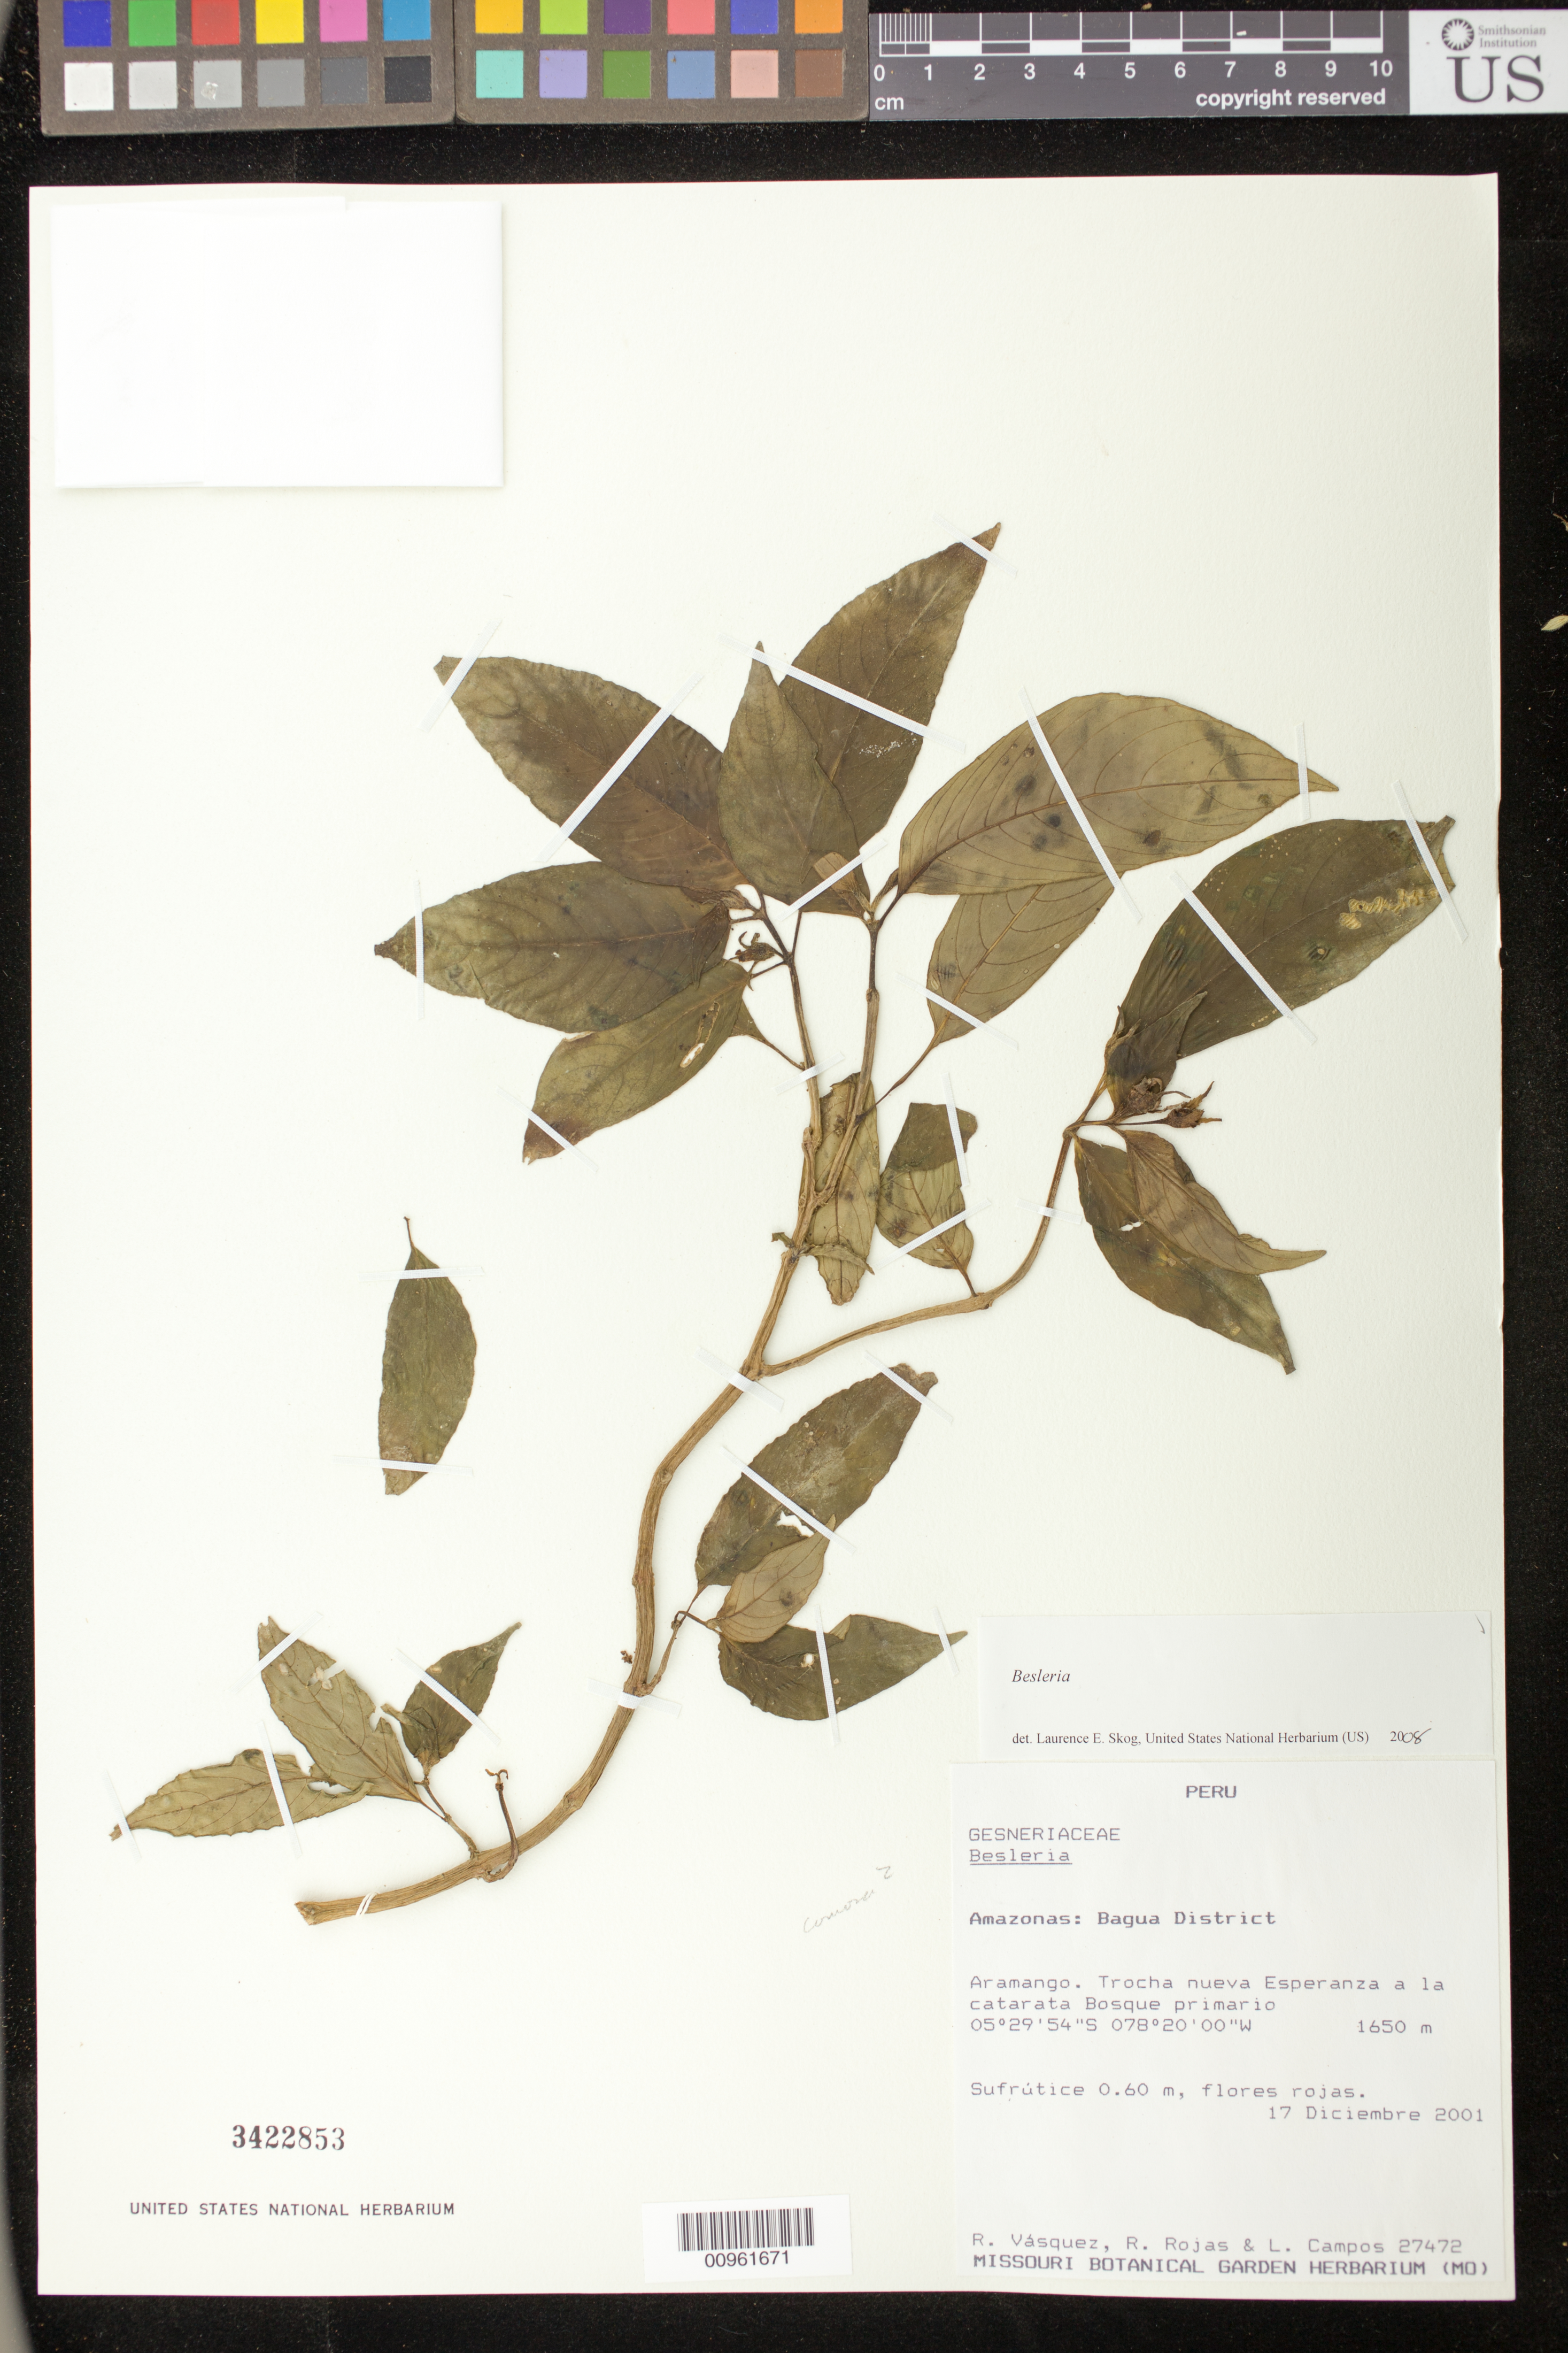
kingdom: Plantae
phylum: Tracheophyta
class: Magnoliopsida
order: Lamiales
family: Gesneriaceae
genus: Besleria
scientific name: Besleria sp.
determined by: Skog, Laurence E.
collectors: R. Vásquez, R. Rojas & L. Campos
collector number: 27472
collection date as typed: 17 Dec 2001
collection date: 2001-12-17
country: Peru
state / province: Amazonas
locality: Amazonas: Bagua District. Aramango, trocha nueva Esperanza a la Catarata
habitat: Bosque primario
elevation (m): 1650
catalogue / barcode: US 3422853